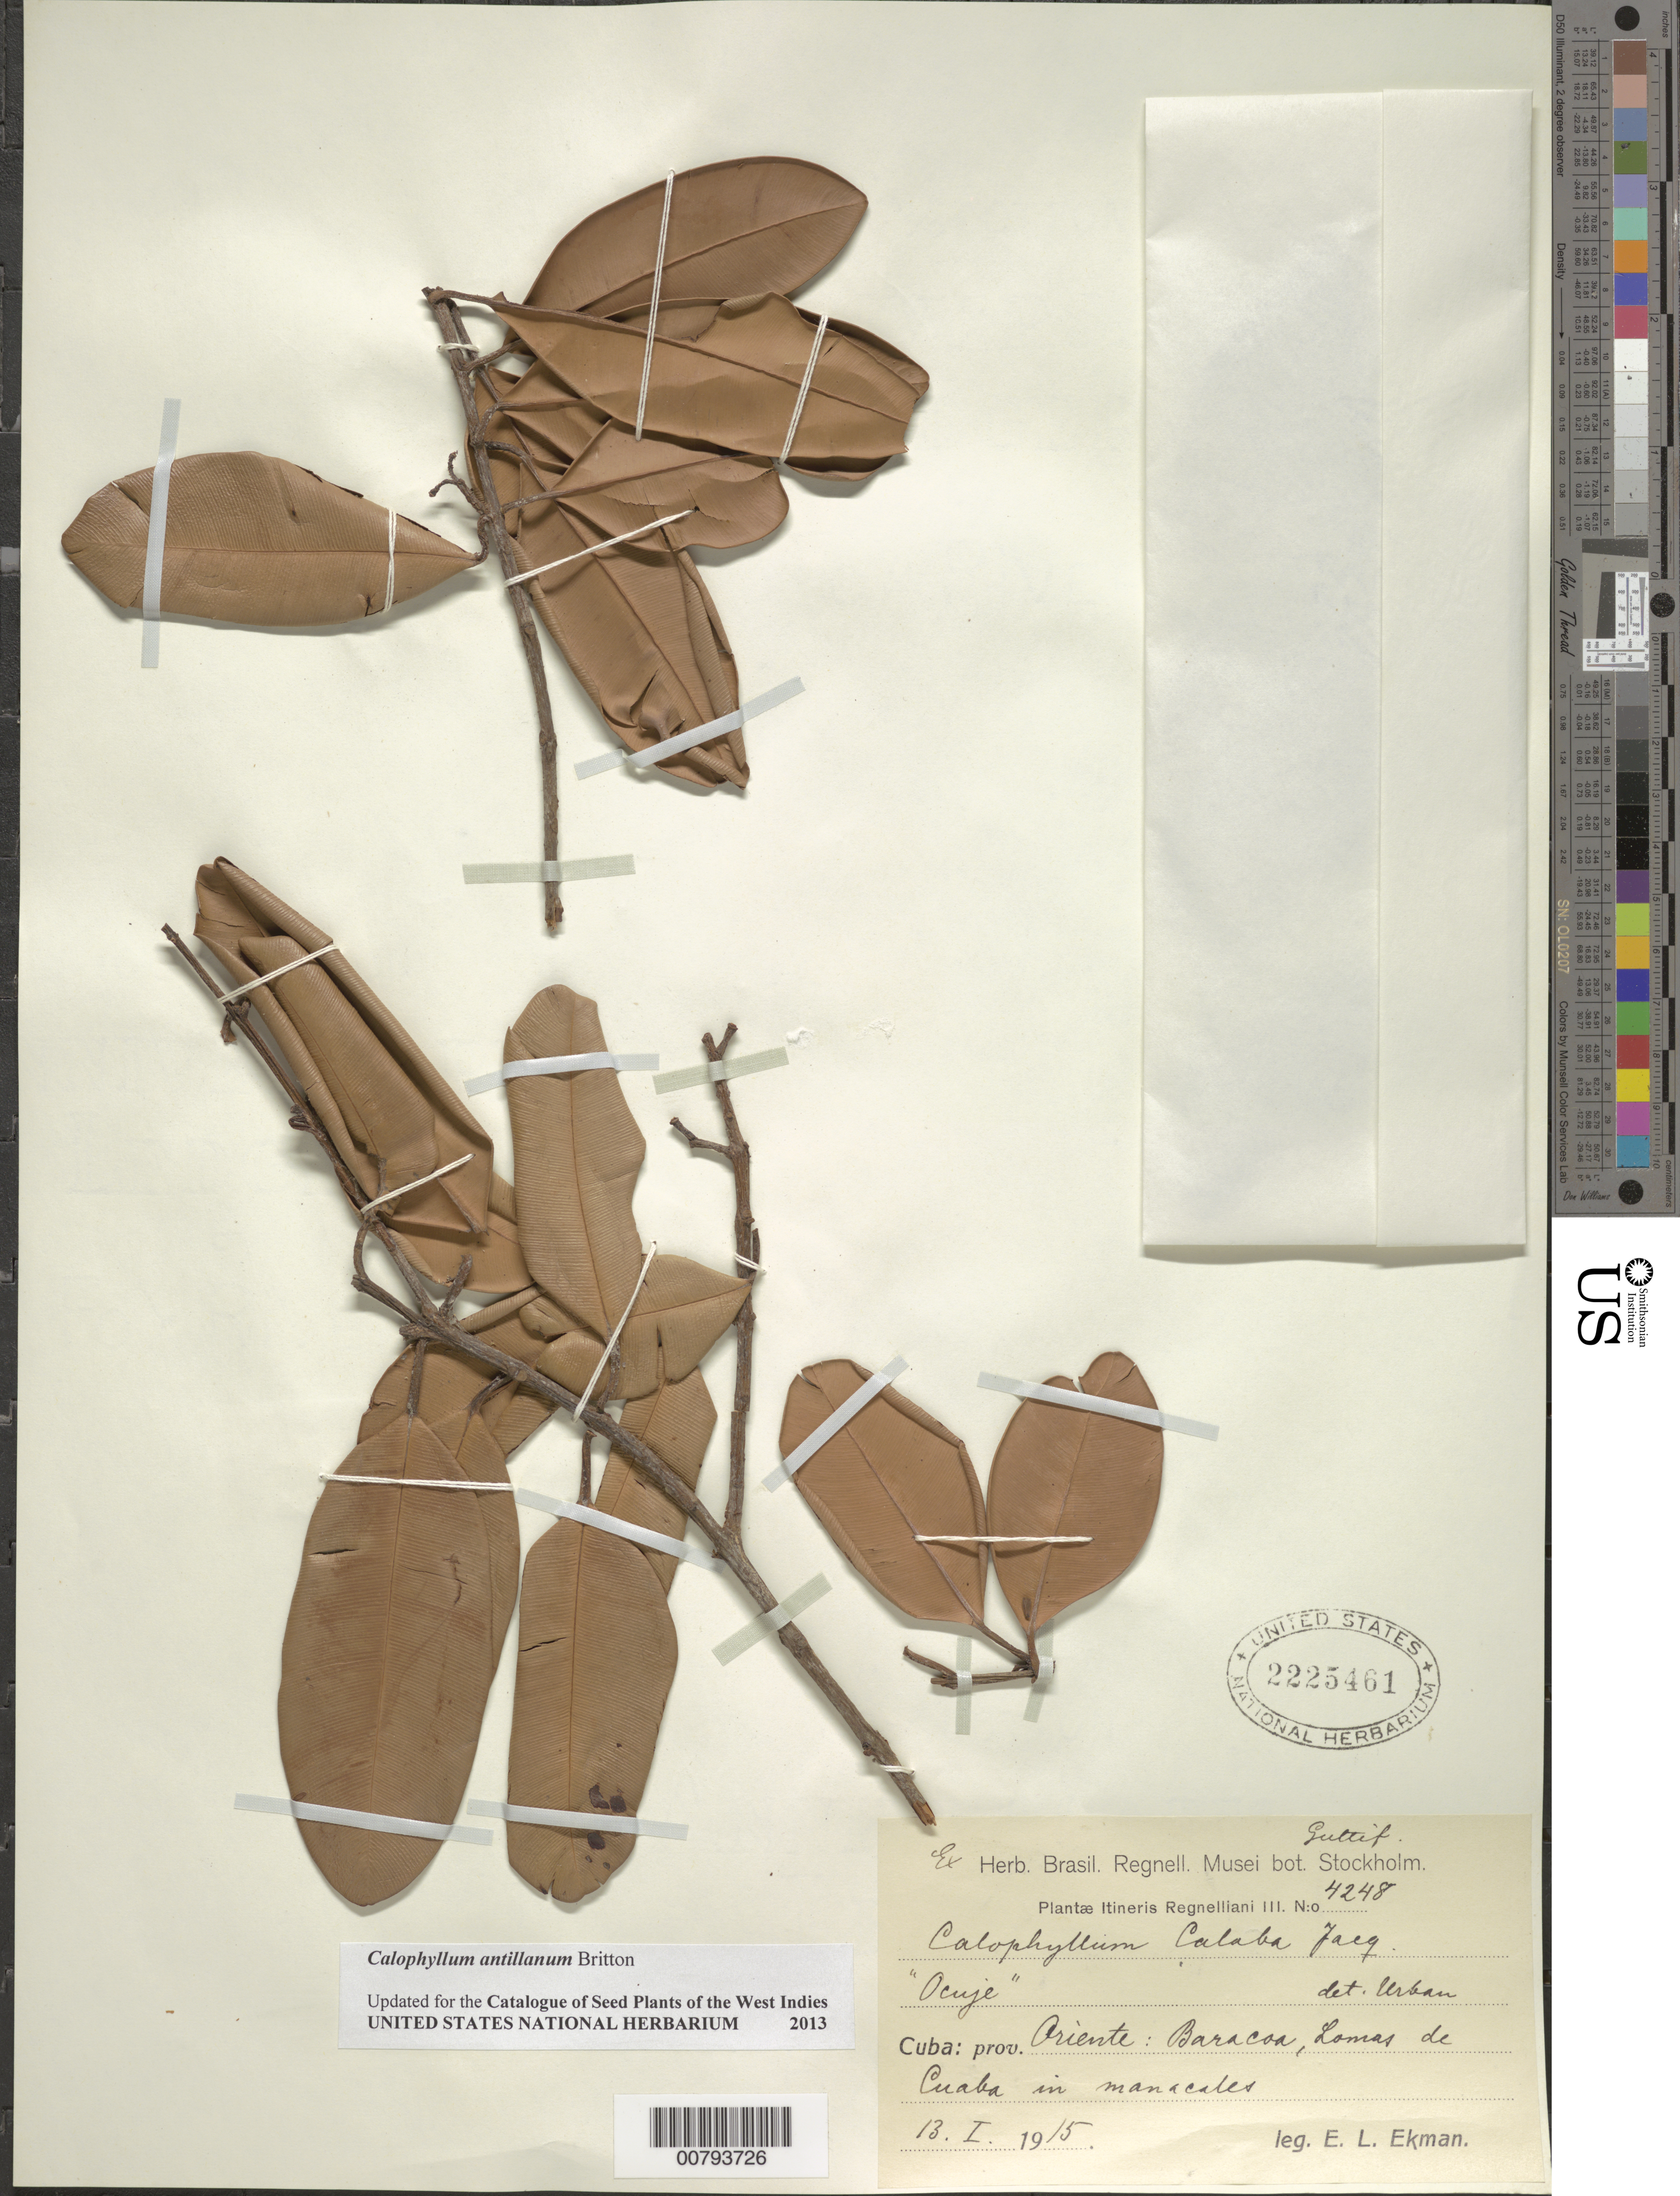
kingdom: Plantae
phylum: Tracheophyta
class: Magnoliopsida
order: Malpighiales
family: Calophyllaceae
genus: Calophyllum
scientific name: Calophyllum antillanum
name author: Britton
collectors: E. L. Ekman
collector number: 4248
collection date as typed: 18 Jan 1915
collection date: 1915-01-18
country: Cuba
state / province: Oriente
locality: Baracoa, Lomas (hills) de Cuaba in manacales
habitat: In manacales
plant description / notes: Common name: Ocuje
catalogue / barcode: US 2225461